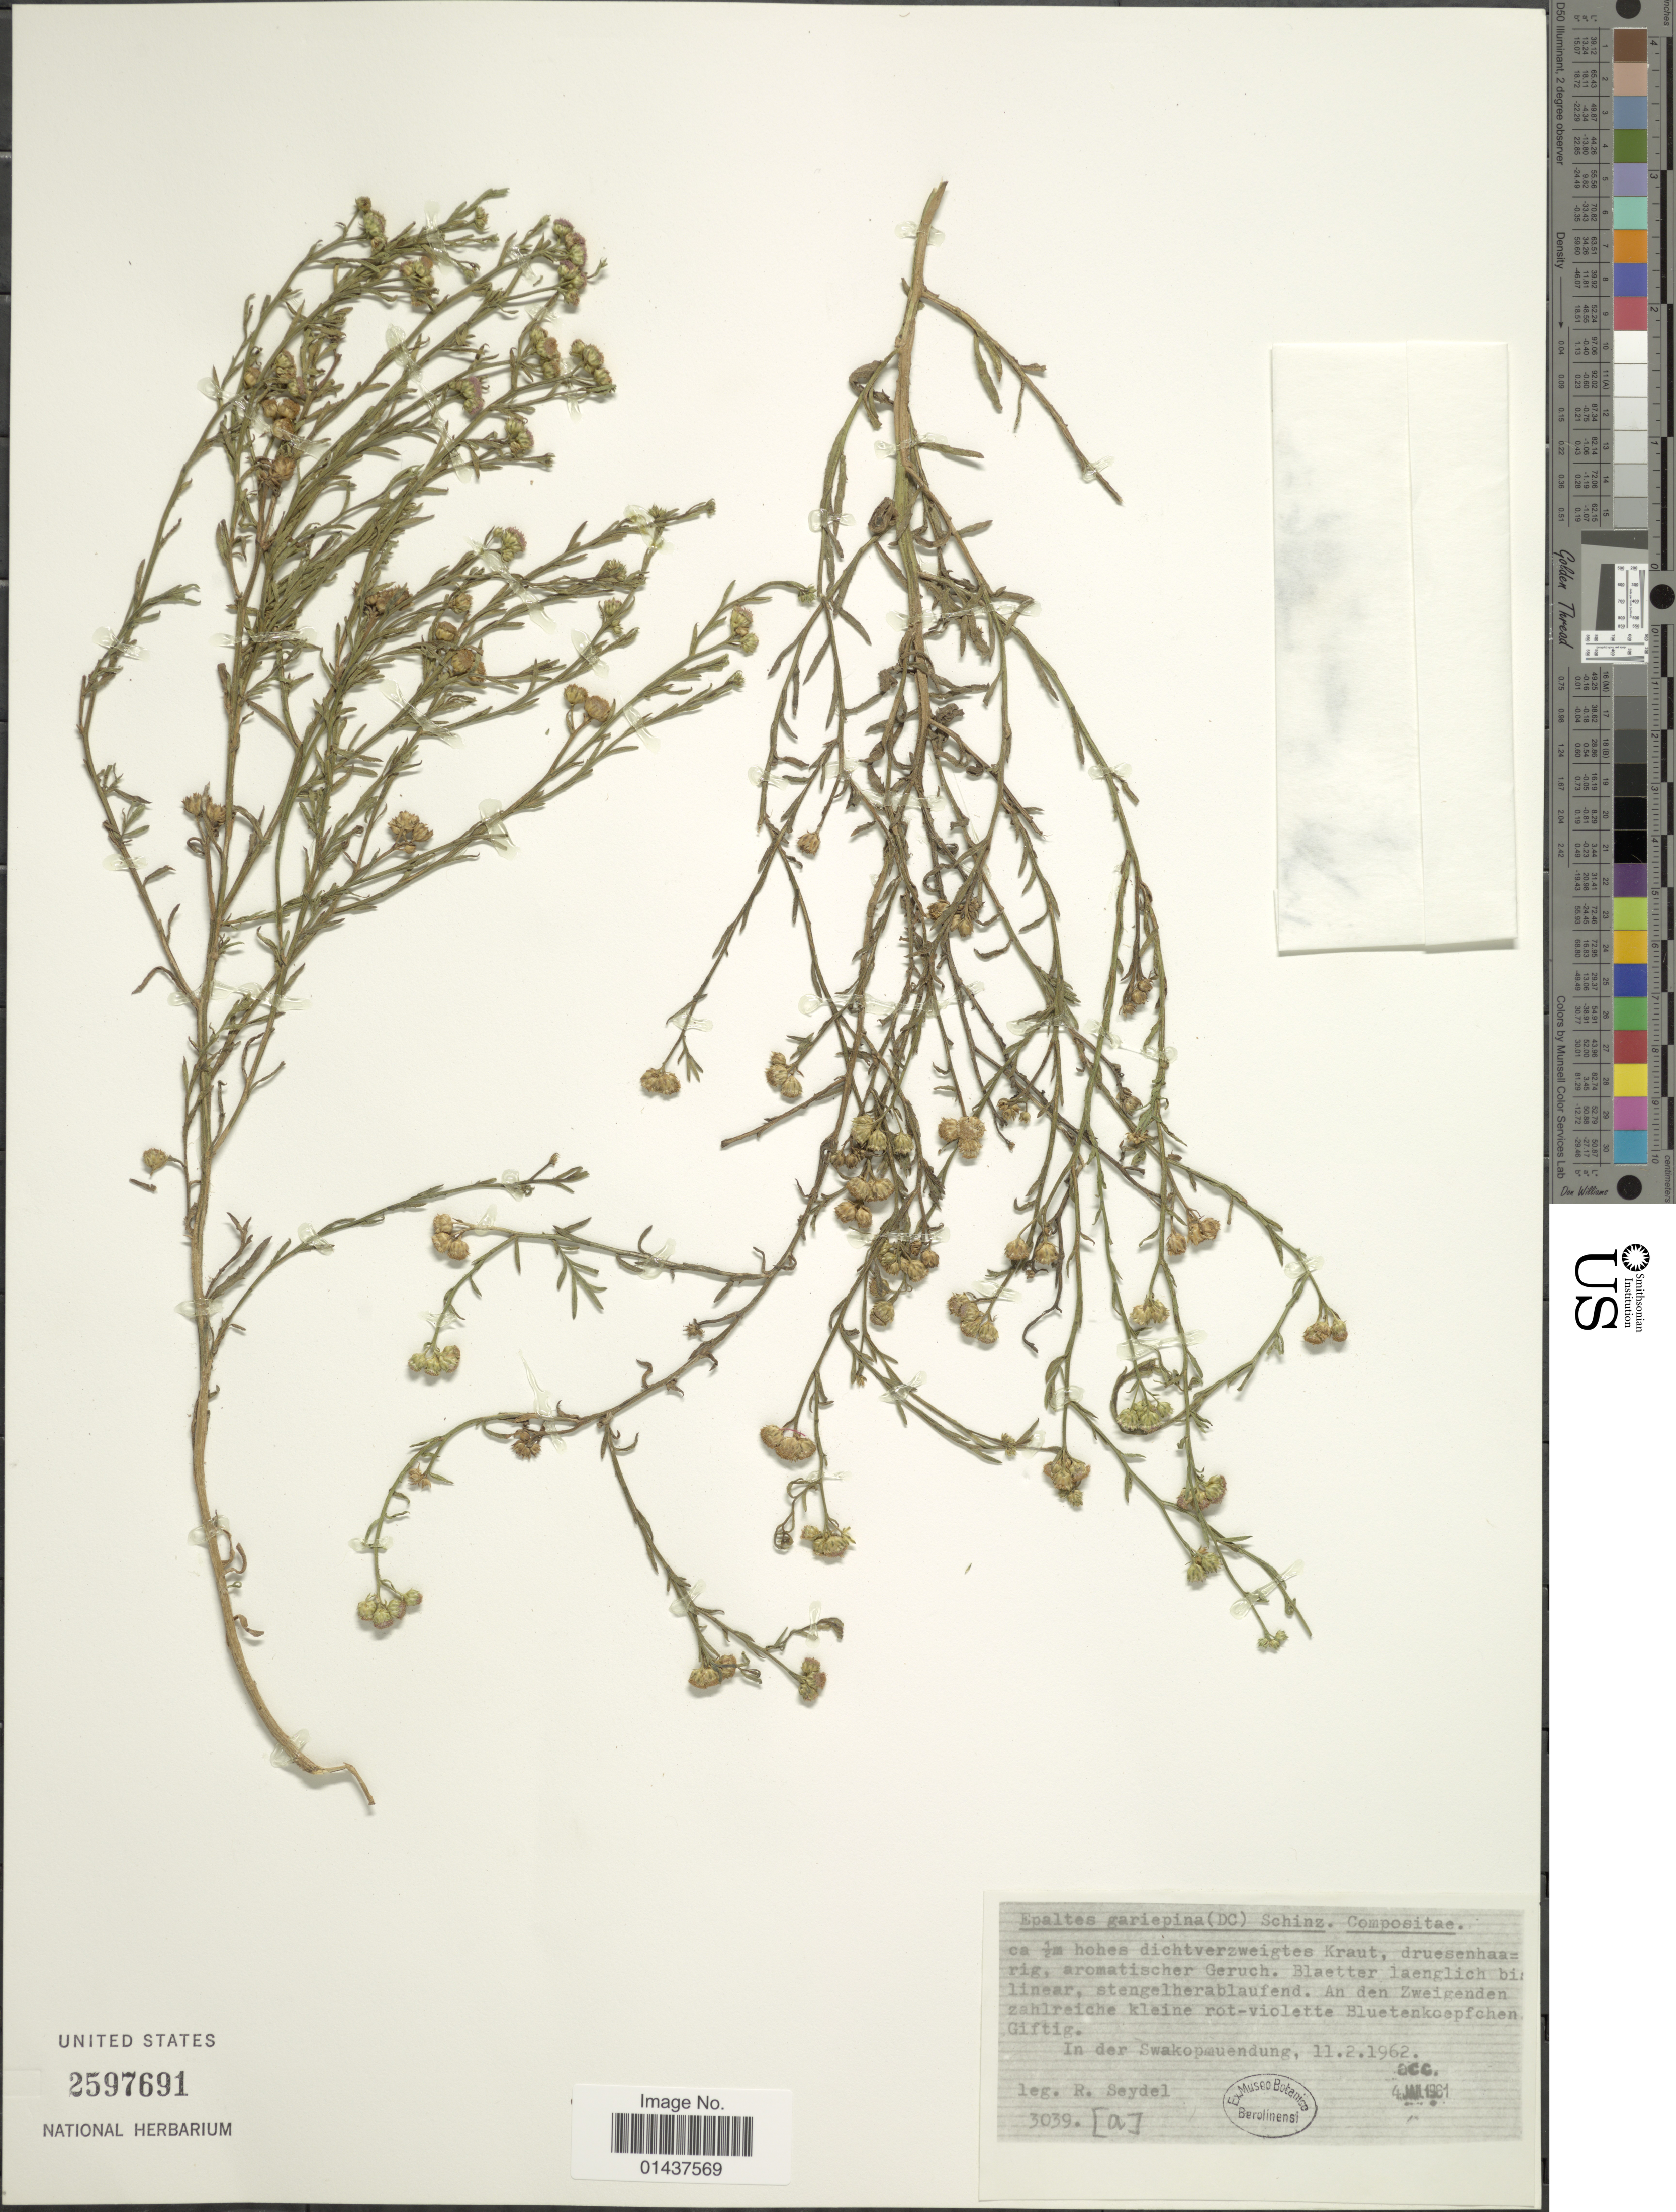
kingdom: Plantae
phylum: Tracheophyta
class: Magnoliopsida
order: Asterales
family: Asteraceae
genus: Epaltes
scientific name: Epaltes gariepina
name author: (DC.) Steetz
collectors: R. Seydel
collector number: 3039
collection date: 1962-02-11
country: Namibia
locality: An den Zweigenden zahlreiche kleine rot-violette Blutenkoepfchen. Giftig, In der Swakopmuendung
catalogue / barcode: US 2597691